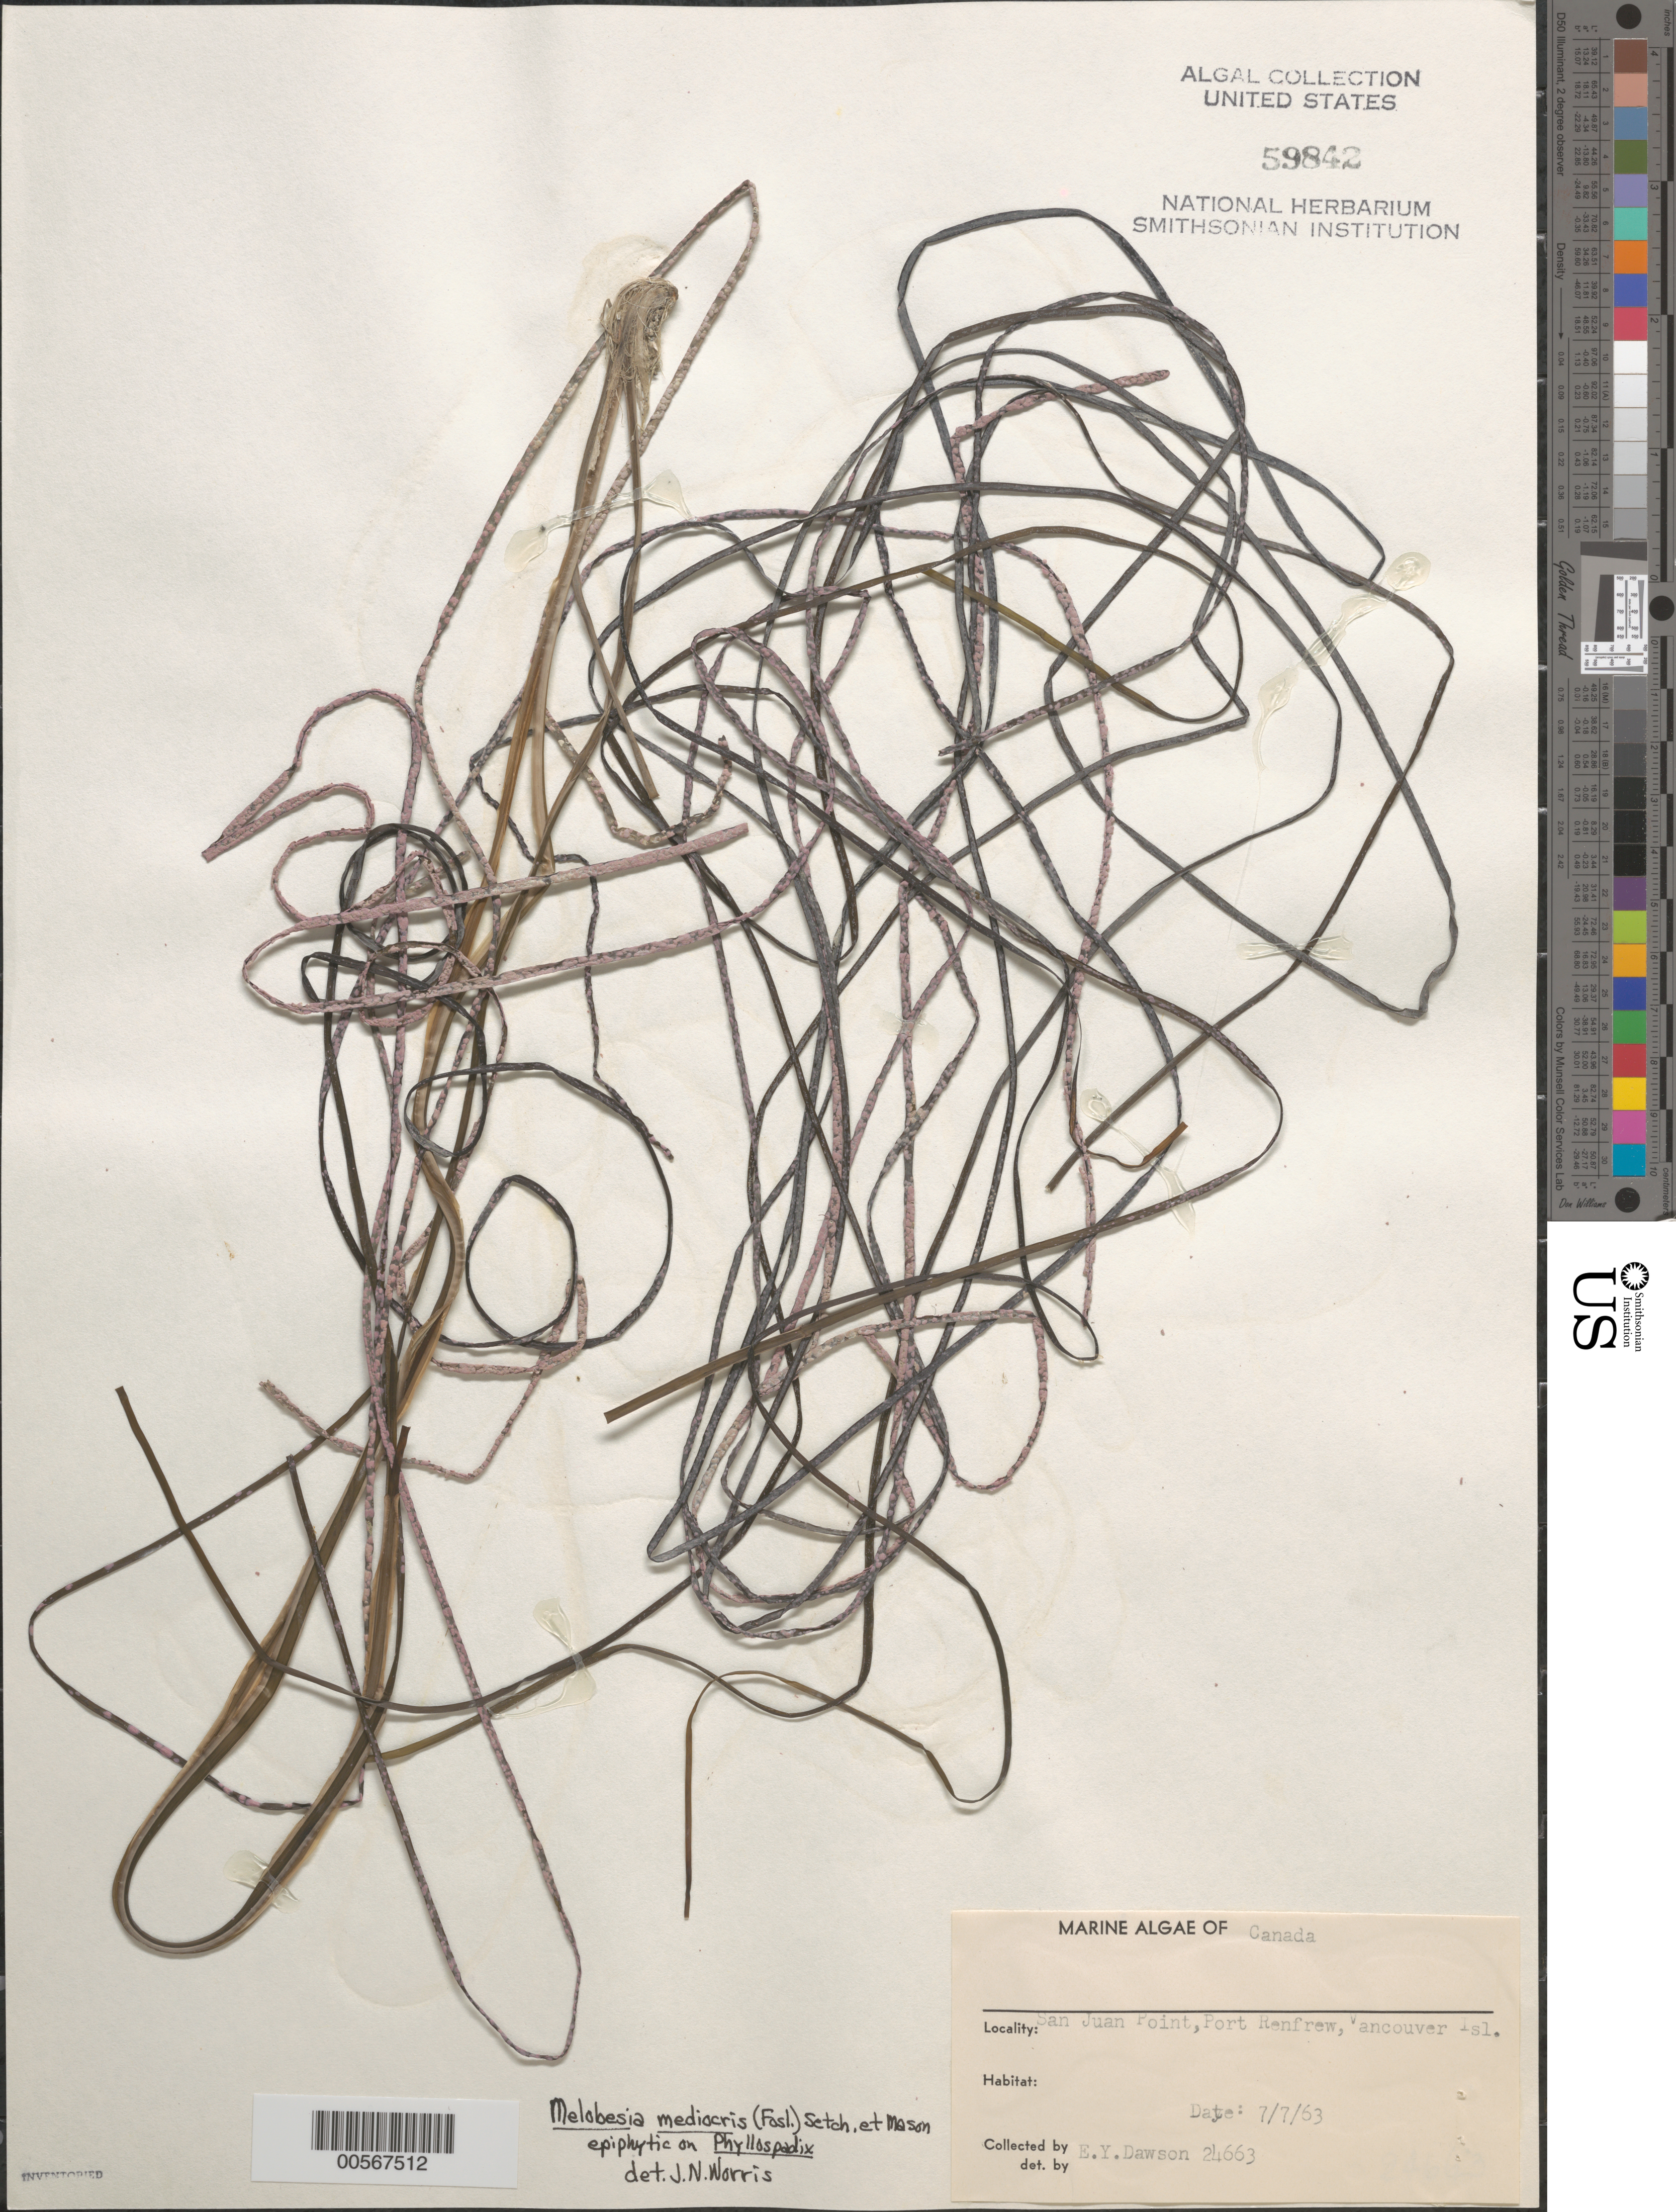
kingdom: Plantae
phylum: Rhodophyta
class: Florideophyceae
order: Corallinales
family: Hapalidiaceae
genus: Melobesia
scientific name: Melobesia mediocris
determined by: Norris, James N.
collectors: E. Y. Dawson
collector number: EYD 24663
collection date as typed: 07 Jul 1963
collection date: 1963-07-07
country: Canada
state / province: British Columbia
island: Vancouver Island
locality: San Juan Point, Port Renfrew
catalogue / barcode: US 59842